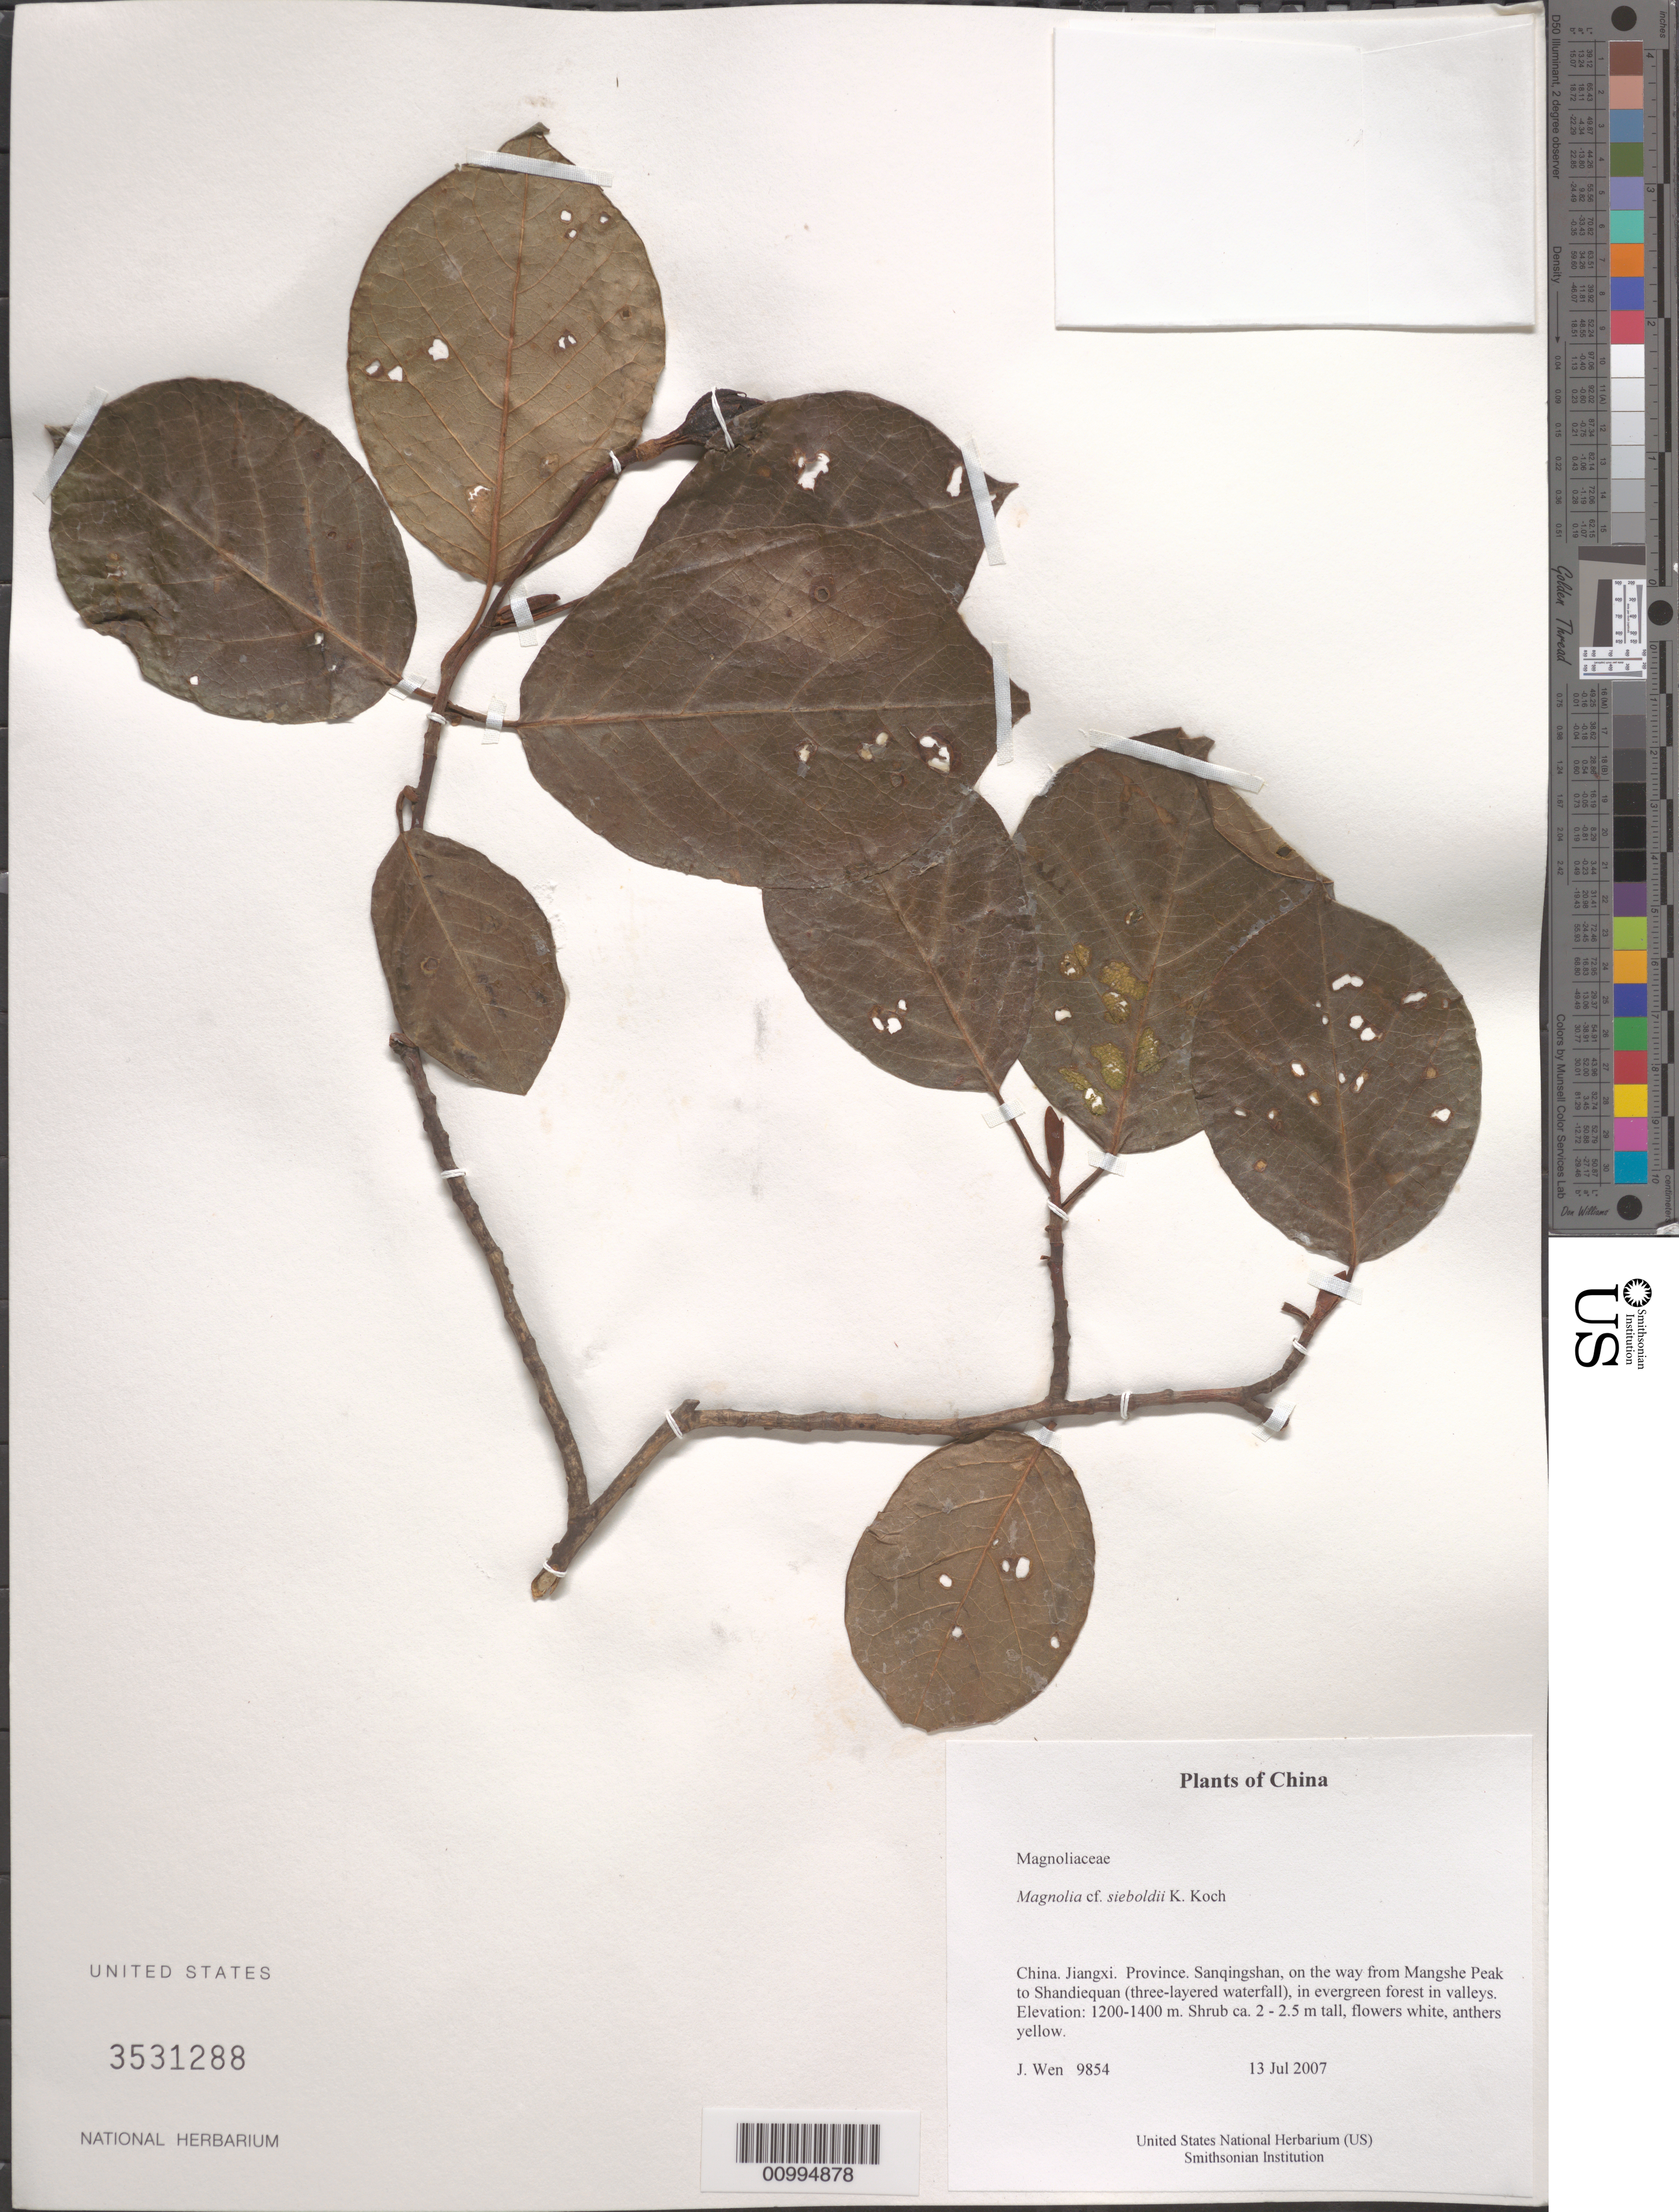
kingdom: Plantae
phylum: Tracheophyta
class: Magnoliopsida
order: Magnoliales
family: Magnoliaceae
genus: Magnolia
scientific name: Magnolia sieboldii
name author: K. Koch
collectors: J. Wen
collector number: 9854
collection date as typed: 13 Jul 2007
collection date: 2007-07-13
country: China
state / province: Jiangxi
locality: Sanqingshan, on the way from Mangshe Peak to Shandiequan (three-layered waterfall), in evergreen forest in valleys.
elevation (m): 1200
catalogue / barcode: US 3531288